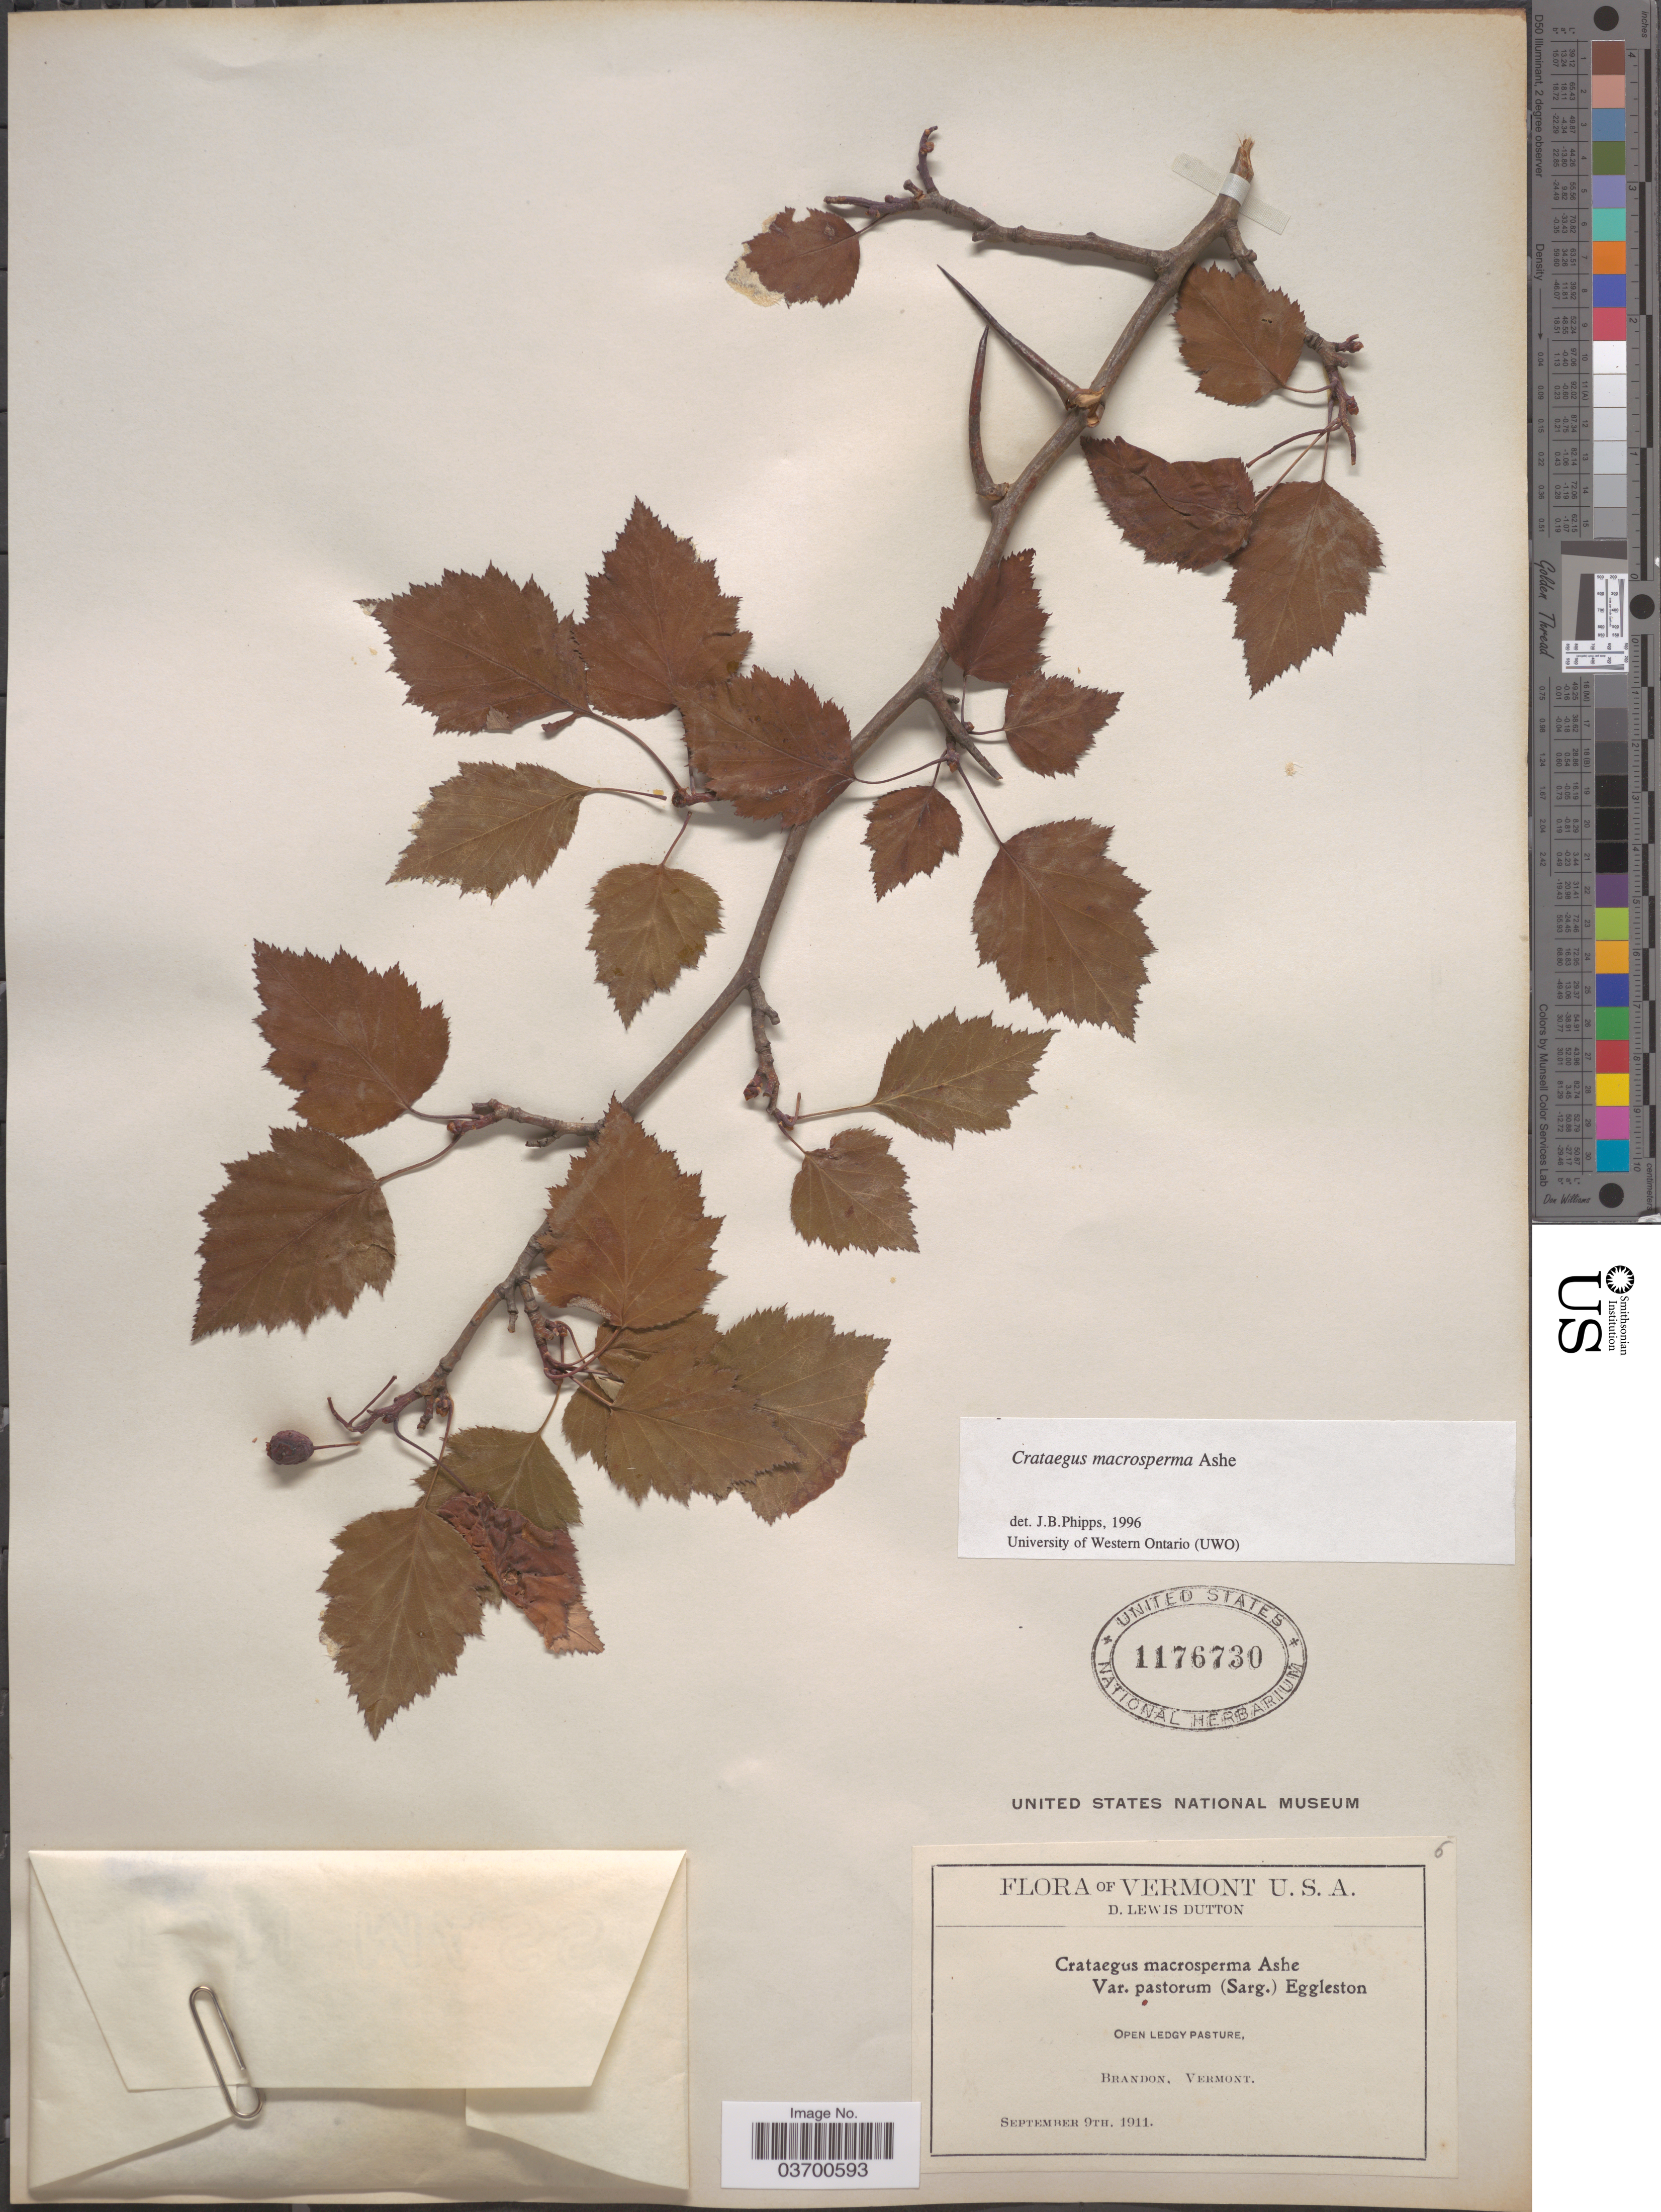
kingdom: Plantae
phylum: Tracheophyta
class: Magnoliopsida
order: Rosales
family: Rosaceae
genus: Crataegus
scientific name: Crataegus macrosperma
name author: Ashe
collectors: D. Dutton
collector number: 6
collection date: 1911-09-09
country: United States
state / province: Vermont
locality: Open Ledgy Pasture. Brandon.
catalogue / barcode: US 1176730